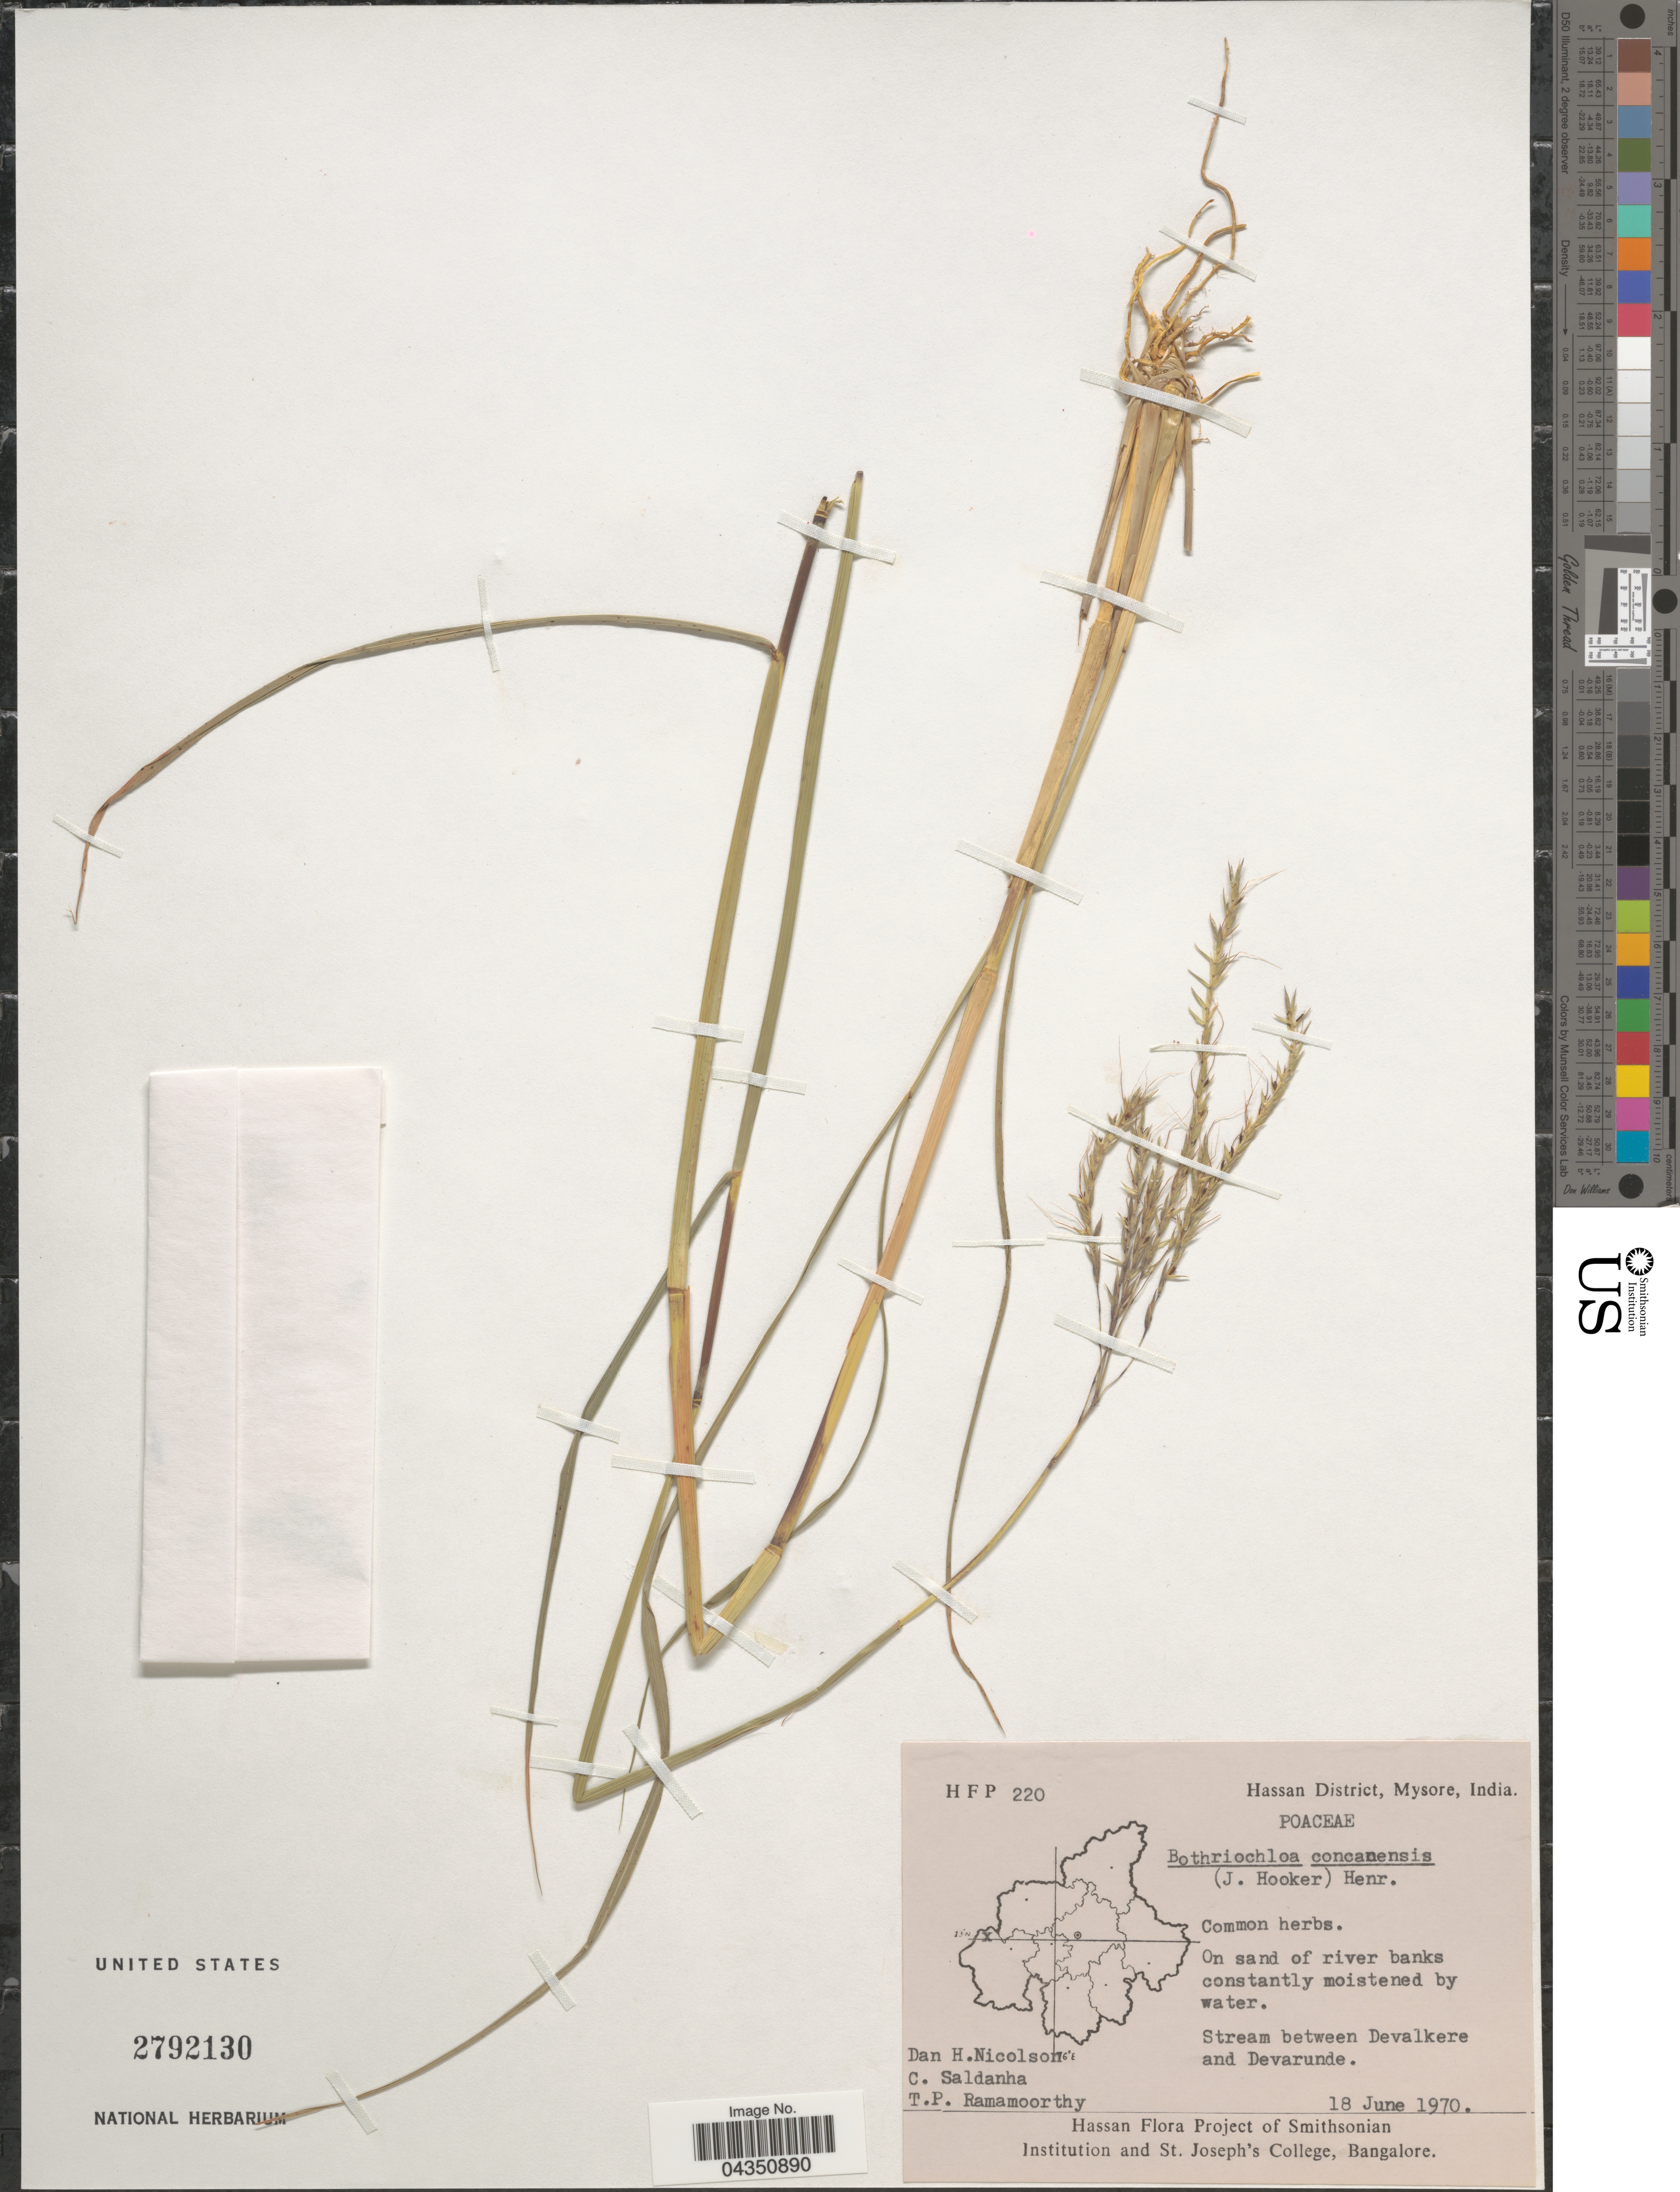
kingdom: Plantae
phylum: Tracheophyta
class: Liliopsida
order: Poales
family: Poaceae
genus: Dichanthium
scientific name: Dichanthium concanense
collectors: D. H. Nicolson, C. Saldanha & T. P. Ramamoorthy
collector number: HFP 220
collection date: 1970-06-18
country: India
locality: Hassan District, Mysore. Stream between Devalkere and Devarunde.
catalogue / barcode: US 2792130